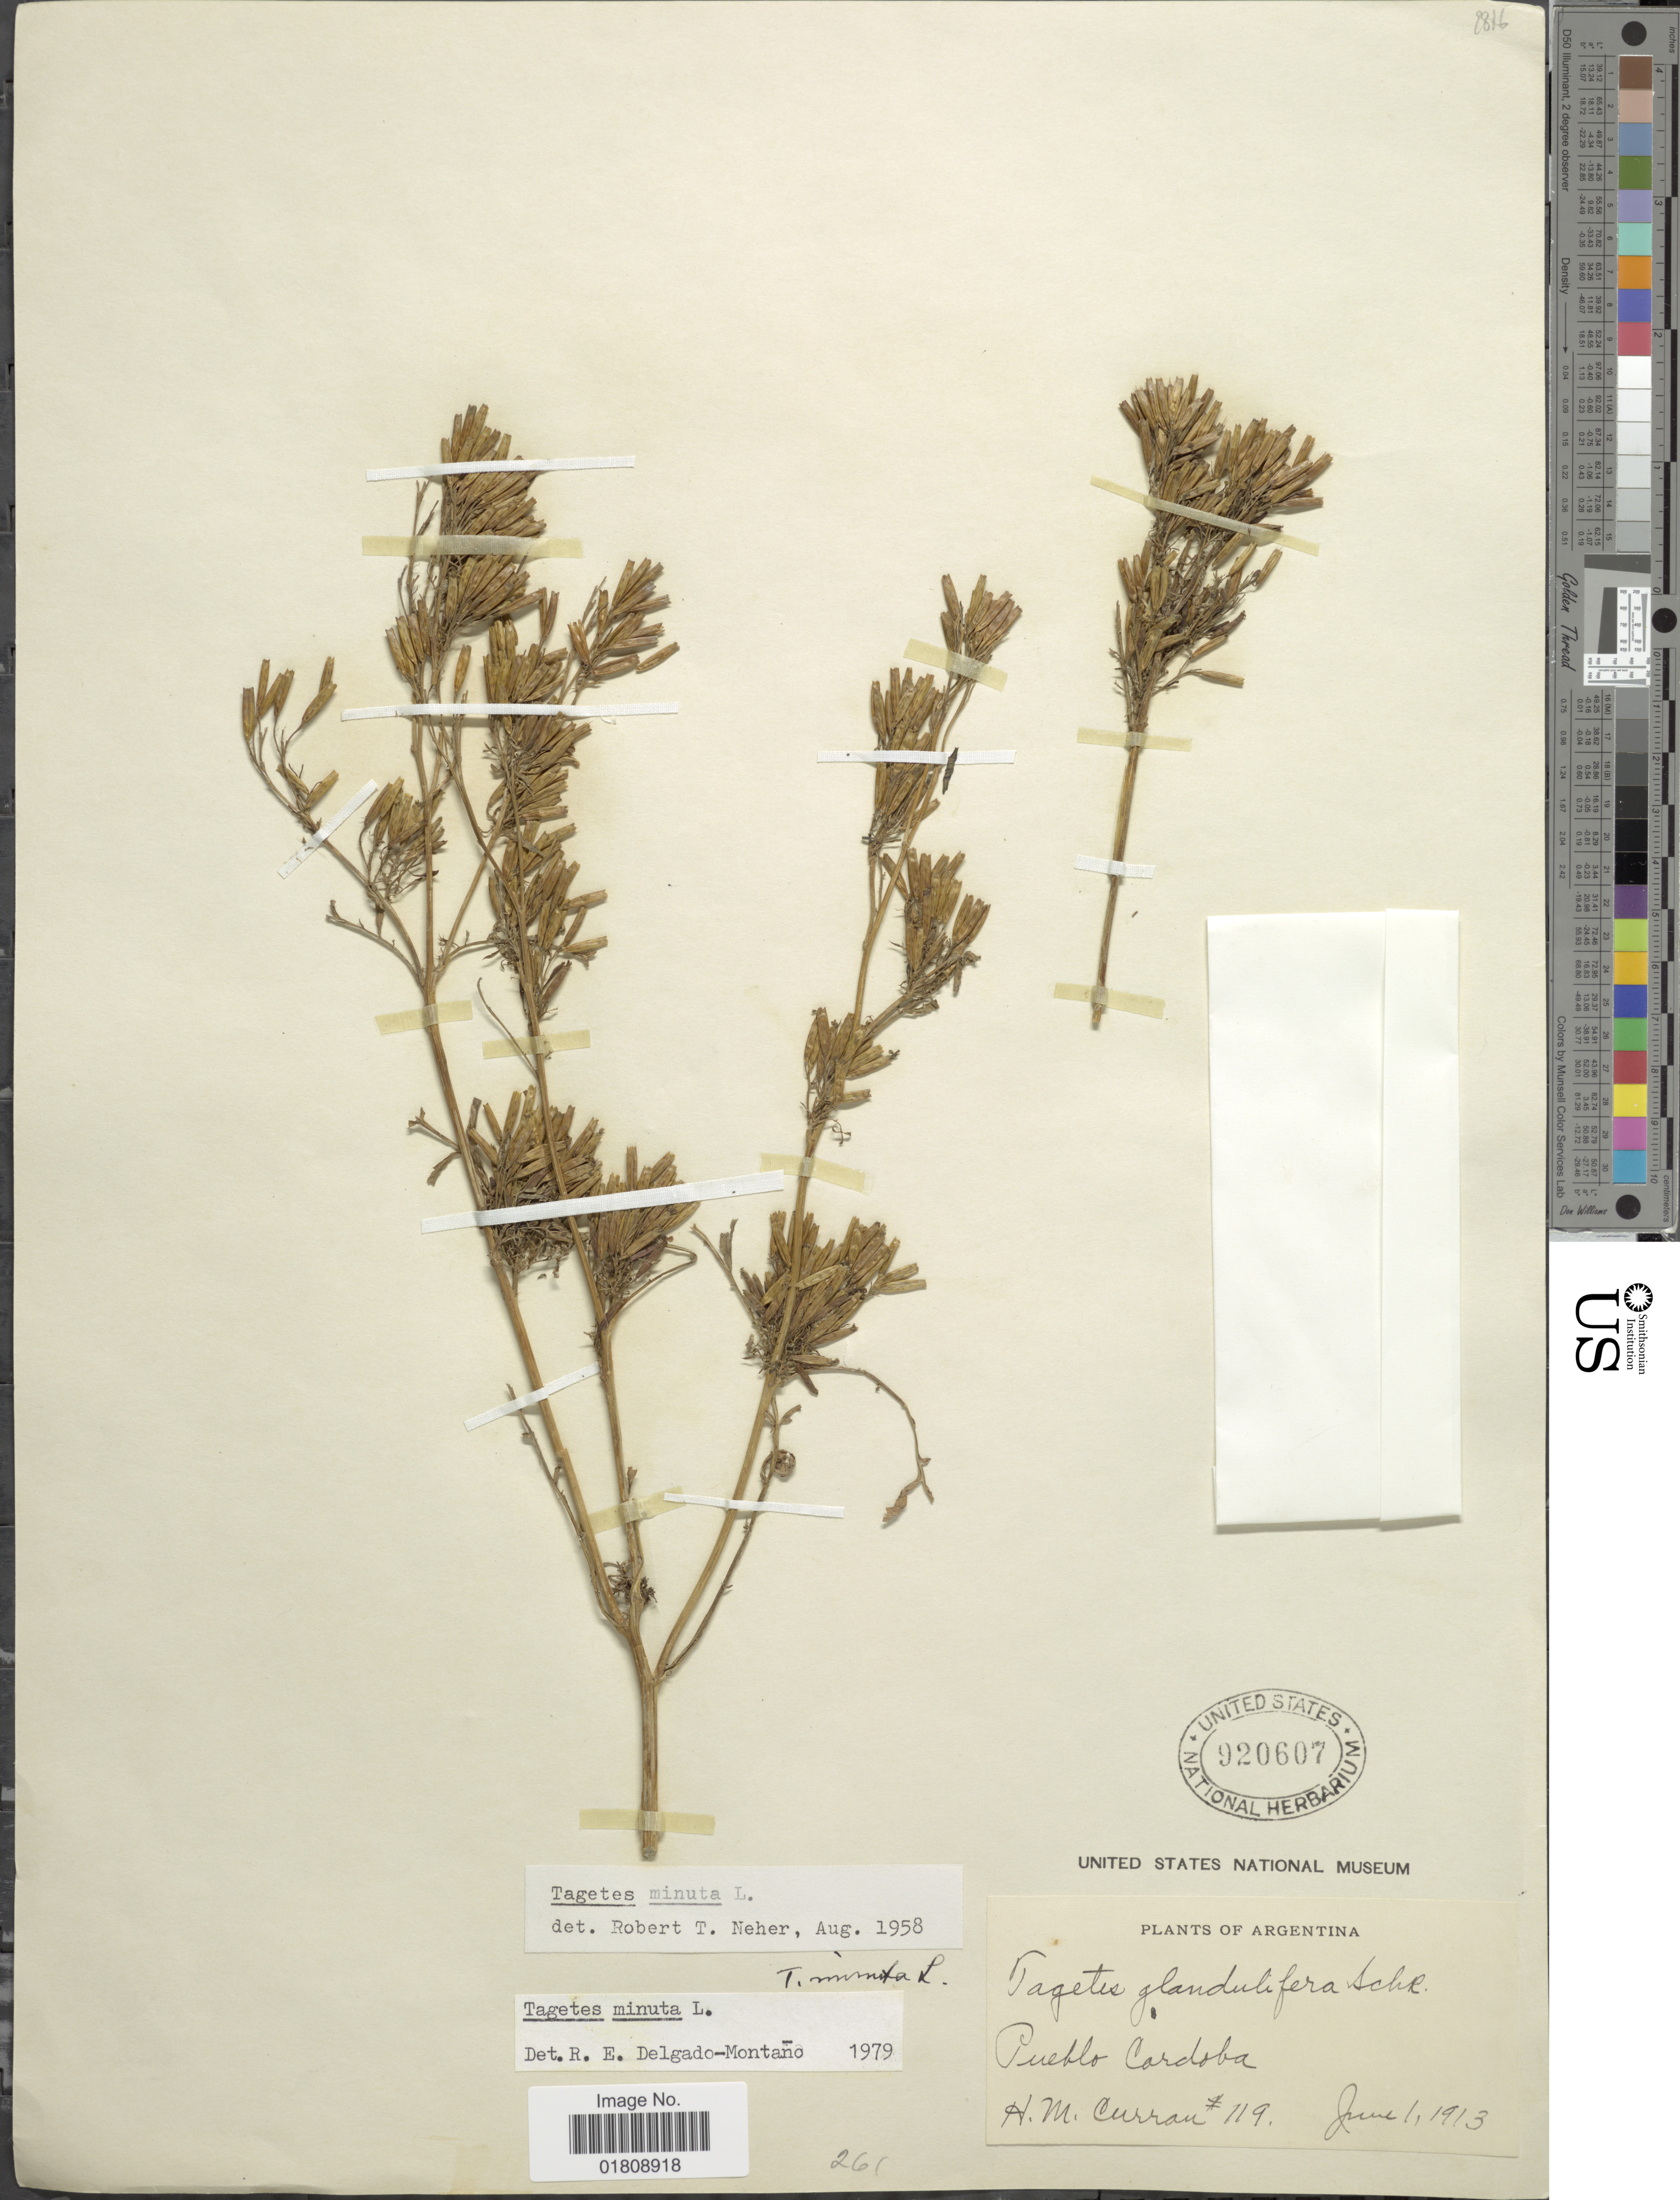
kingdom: Plantae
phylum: Tracheophyta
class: Magnoliopsida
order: Asterales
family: Asteraceae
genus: Tagetes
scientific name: Tagetes minuta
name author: L.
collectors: H. M. Curran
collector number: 119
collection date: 1913-06-01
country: Argentina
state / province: Cordoba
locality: Pueblo Cordoba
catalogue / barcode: US 920607